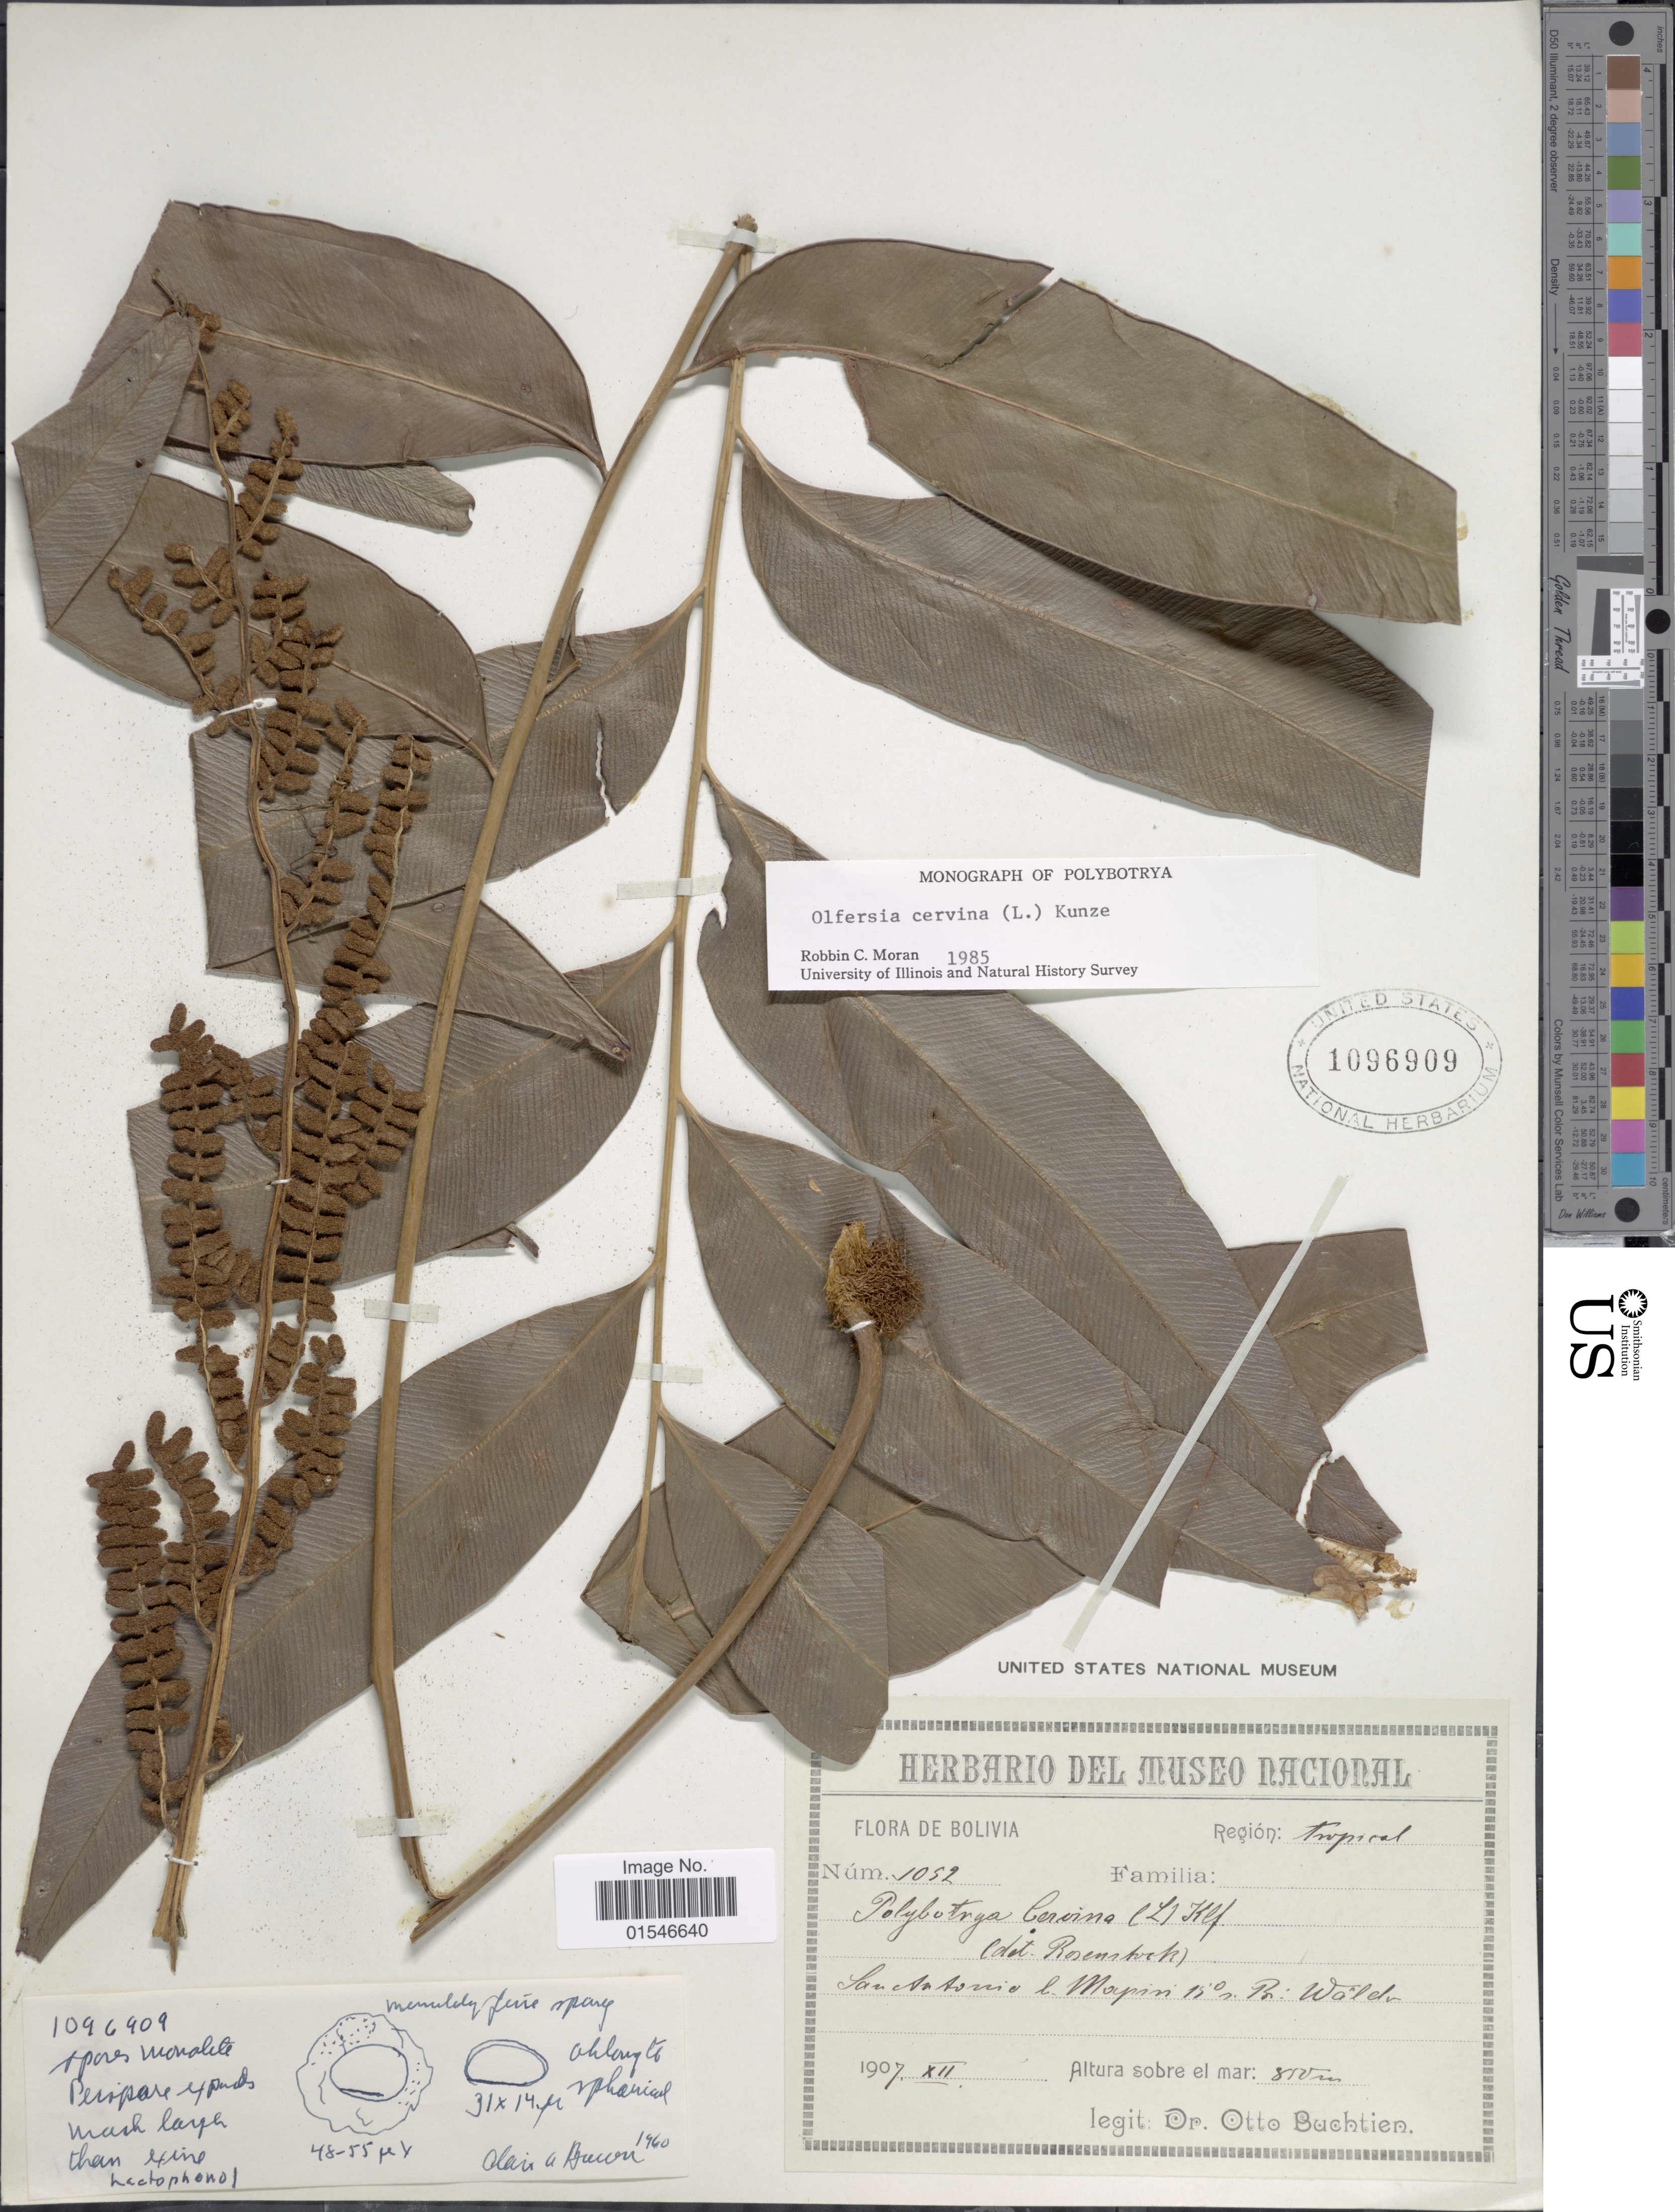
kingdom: Plantae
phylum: Tracheophyta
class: Polypodiopsida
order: Polypodiales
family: Dryopteridaceae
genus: Olfersia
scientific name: Olfersia cervina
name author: (L.) Kunze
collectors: O. Buchtien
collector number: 1052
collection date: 1907-12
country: Bolivia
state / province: La Paz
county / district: Mapiri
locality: Región: tropical. San Antonio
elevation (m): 850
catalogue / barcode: US 1096909